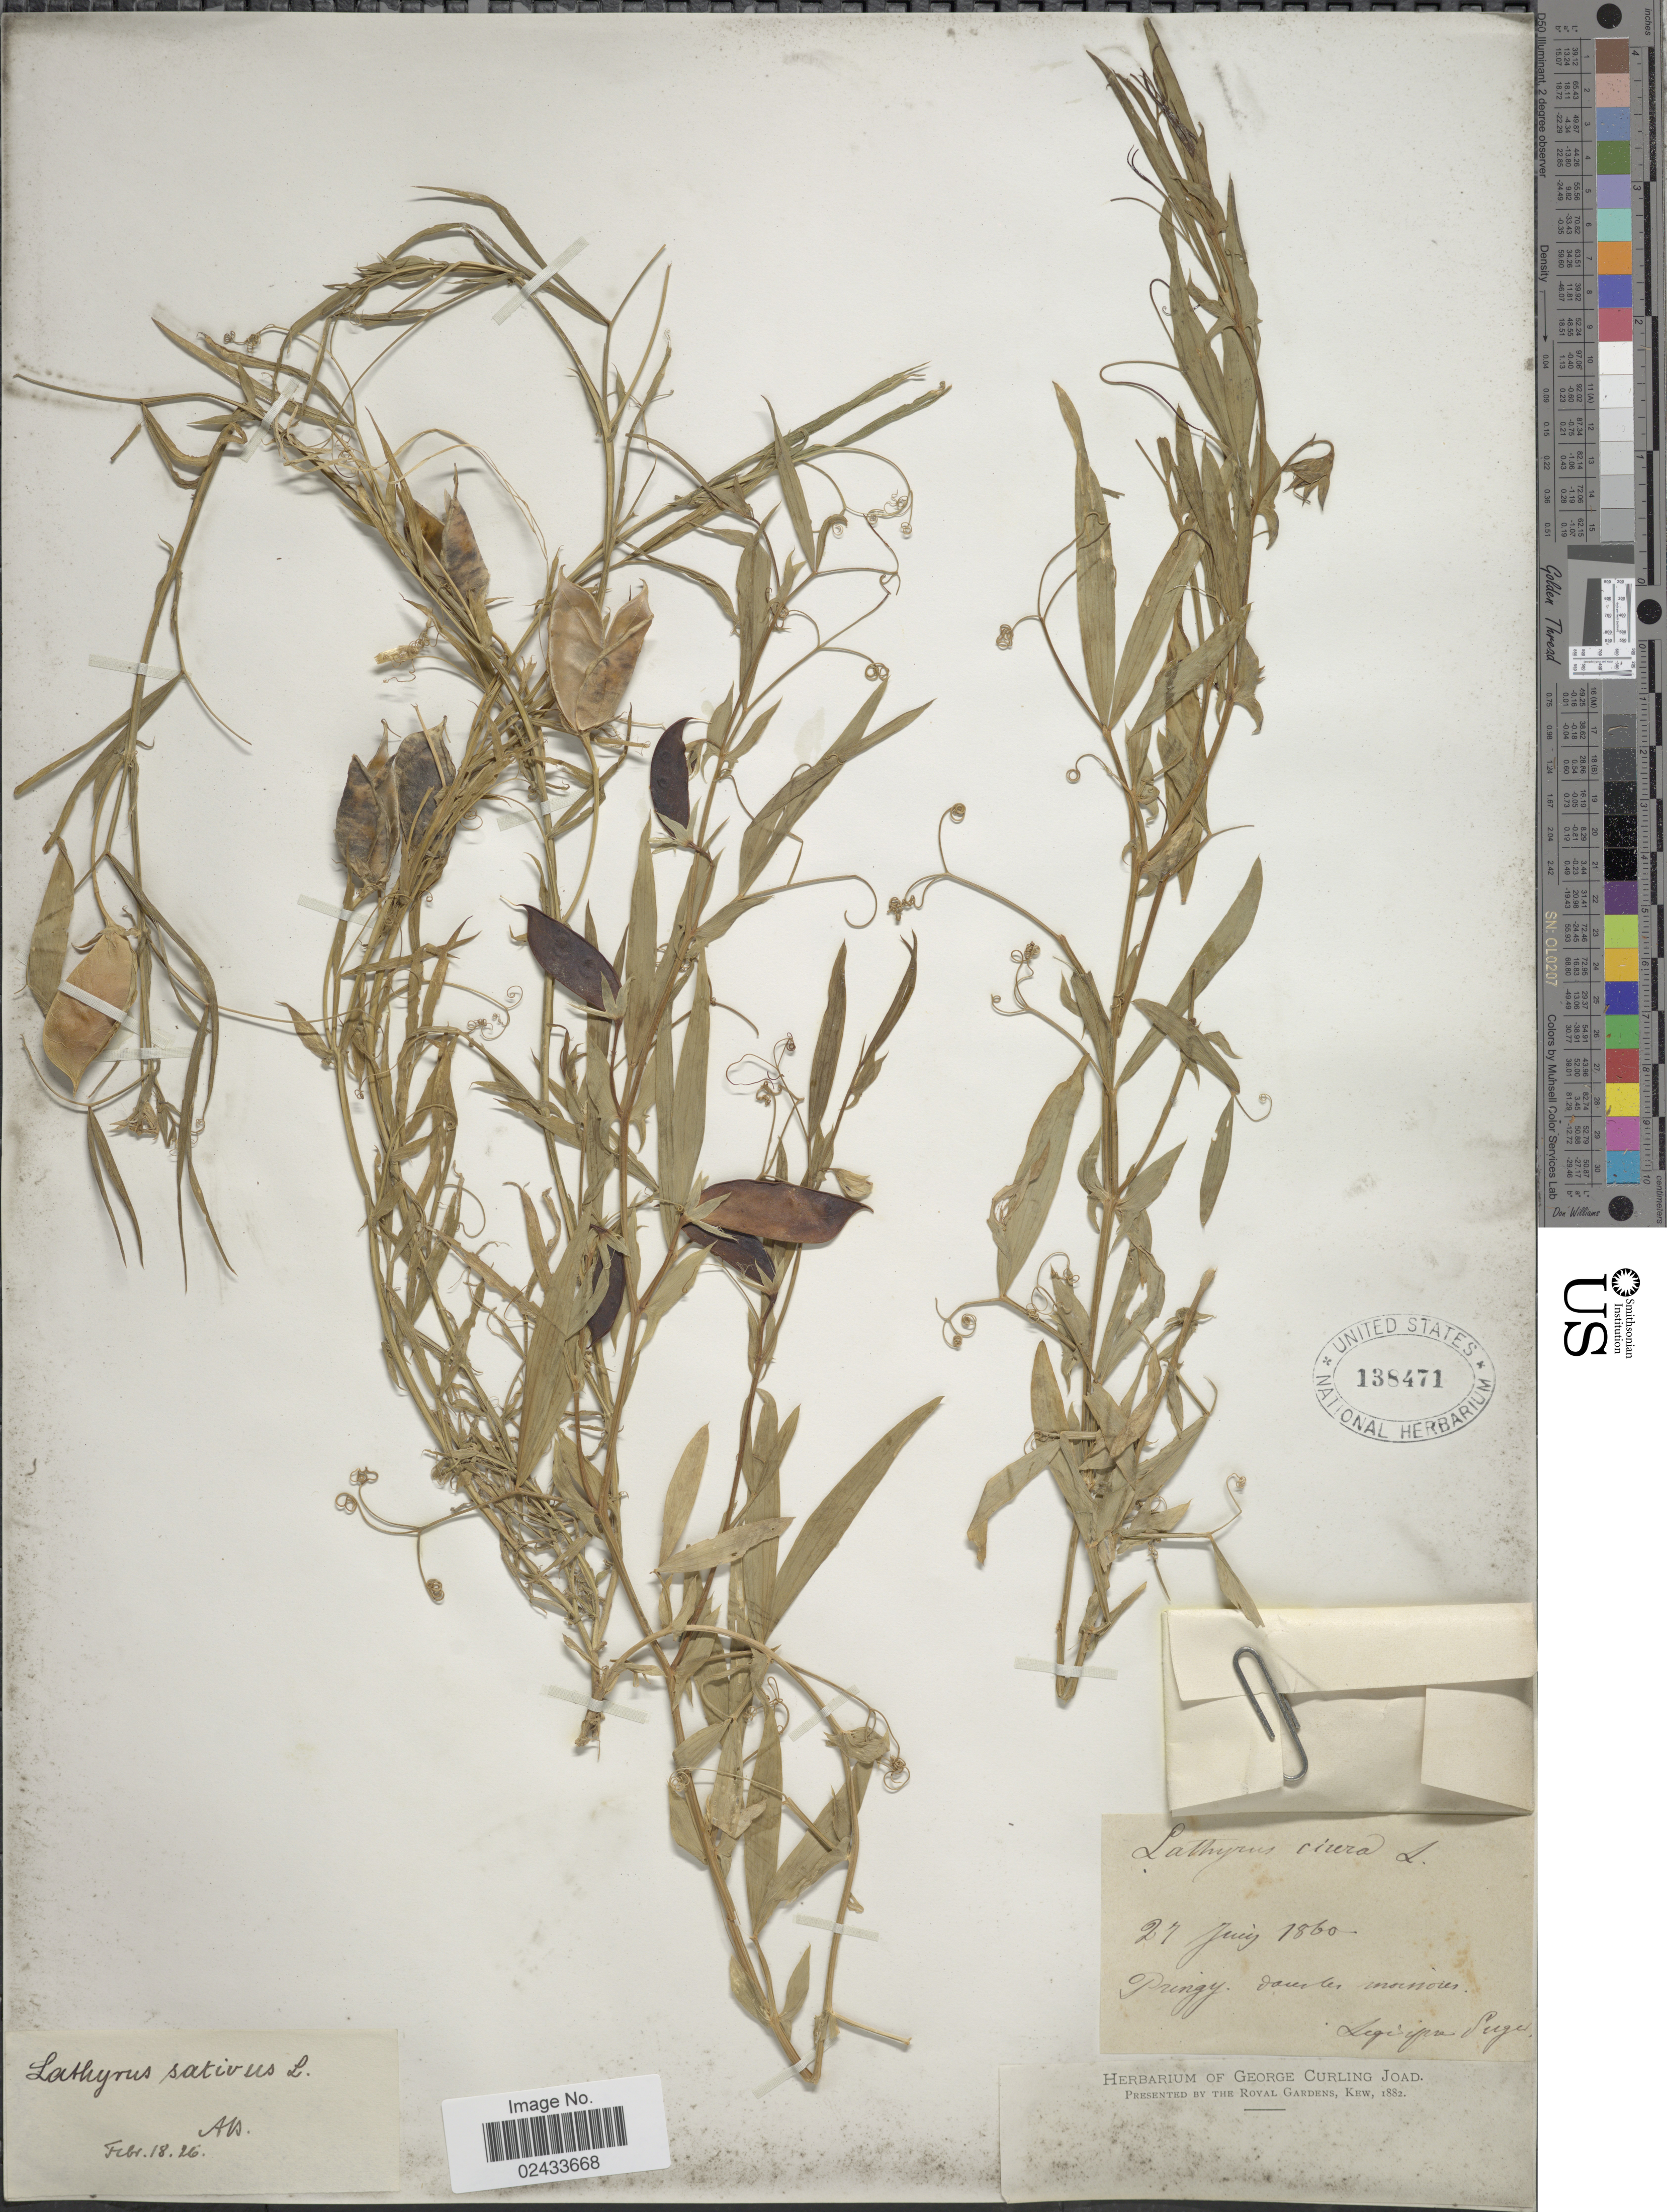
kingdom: Plantae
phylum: Tracheophyta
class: Magnoliopsida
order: Fabales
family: Fabaceae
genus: Lathyrus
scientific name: Lathyrus sativus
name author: L.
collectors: -. Puget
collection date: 1860-06-27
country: France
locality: Pringy: dans les mornois [interpreted]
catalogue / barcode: US 138471